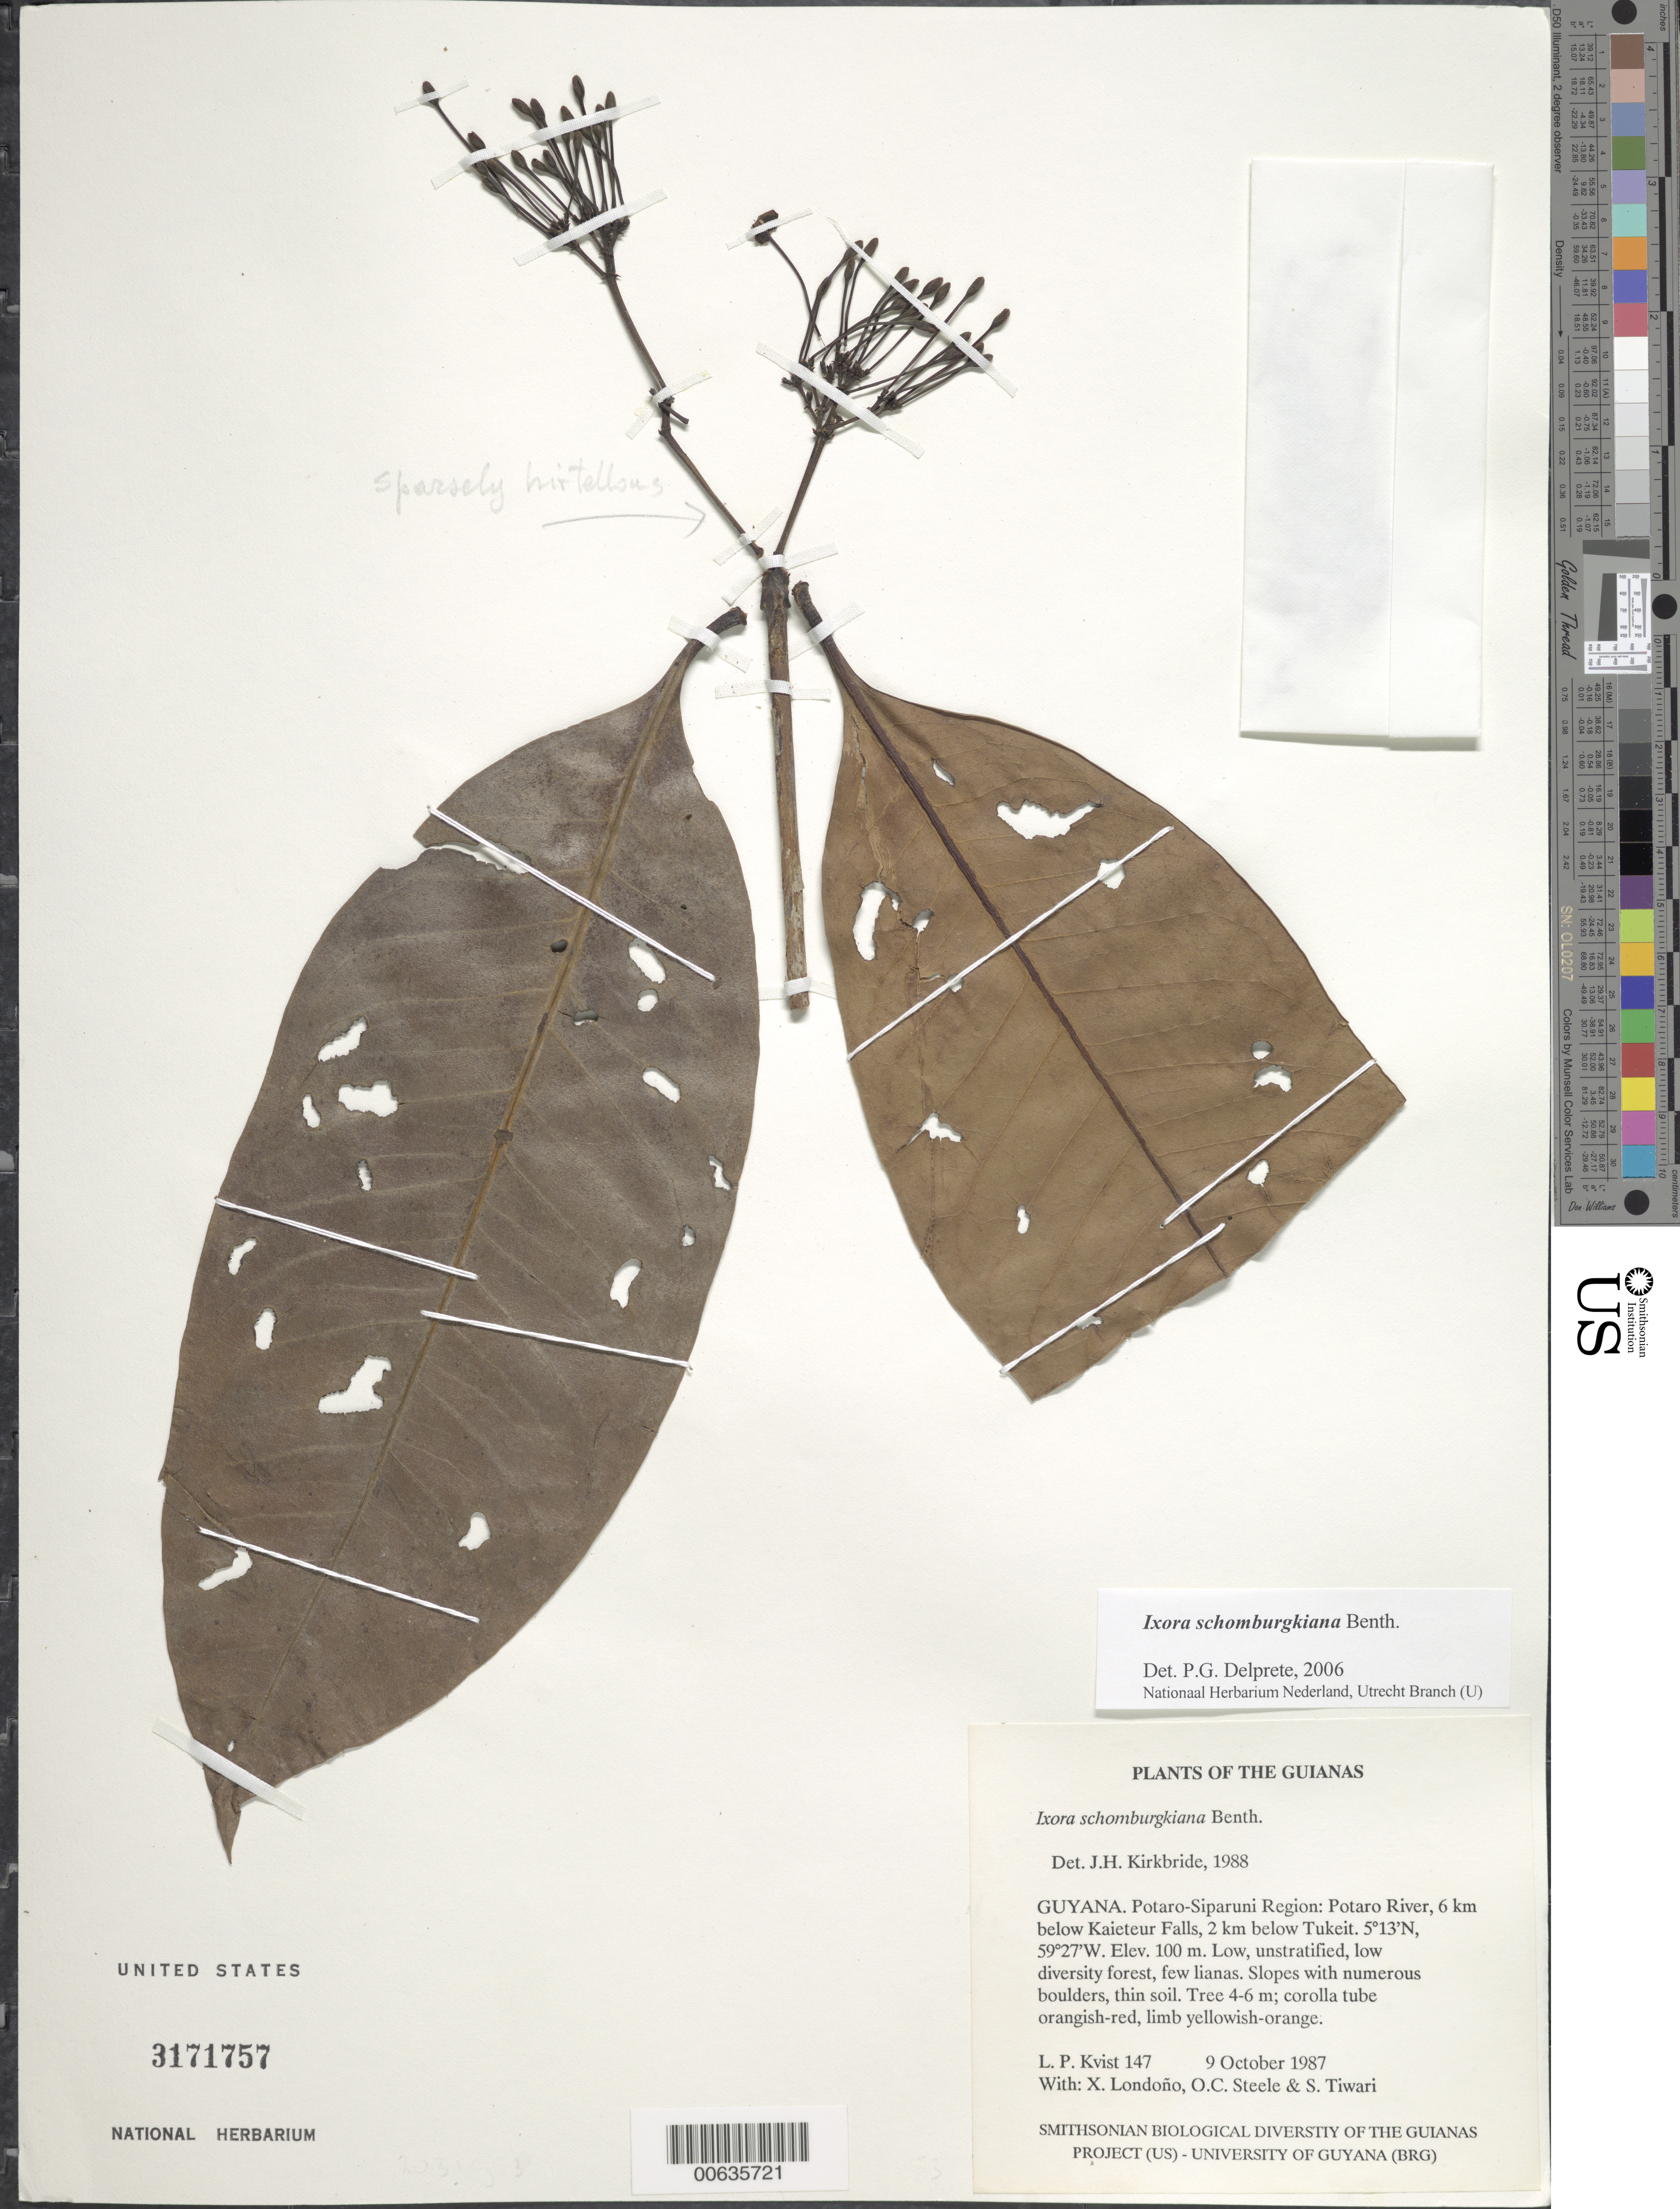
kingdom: Plantae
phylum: Tracheophyta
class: Magnoliopsida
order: Gentianales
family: Rubiaceae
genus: Ixora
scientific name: Ixora schomburgkiana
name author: Benth.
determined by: Delprete, P. G., Herb. de Guyane Cay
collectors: L. P. Kvist, X. Londoño, O. C. Steele & S. Tiwari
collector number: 147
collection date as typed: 9 October 1987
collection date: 1987-10-09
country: Guyana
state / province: Potaro-Siparuni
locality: Potaro River, 6 km below Kaieteur Falls, 2 km below Tukeit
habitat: Low, unstratified, low diversity forest, few lianas. Slopes with numerous boulders, thin soil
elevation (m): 100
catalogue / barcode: US 3171757